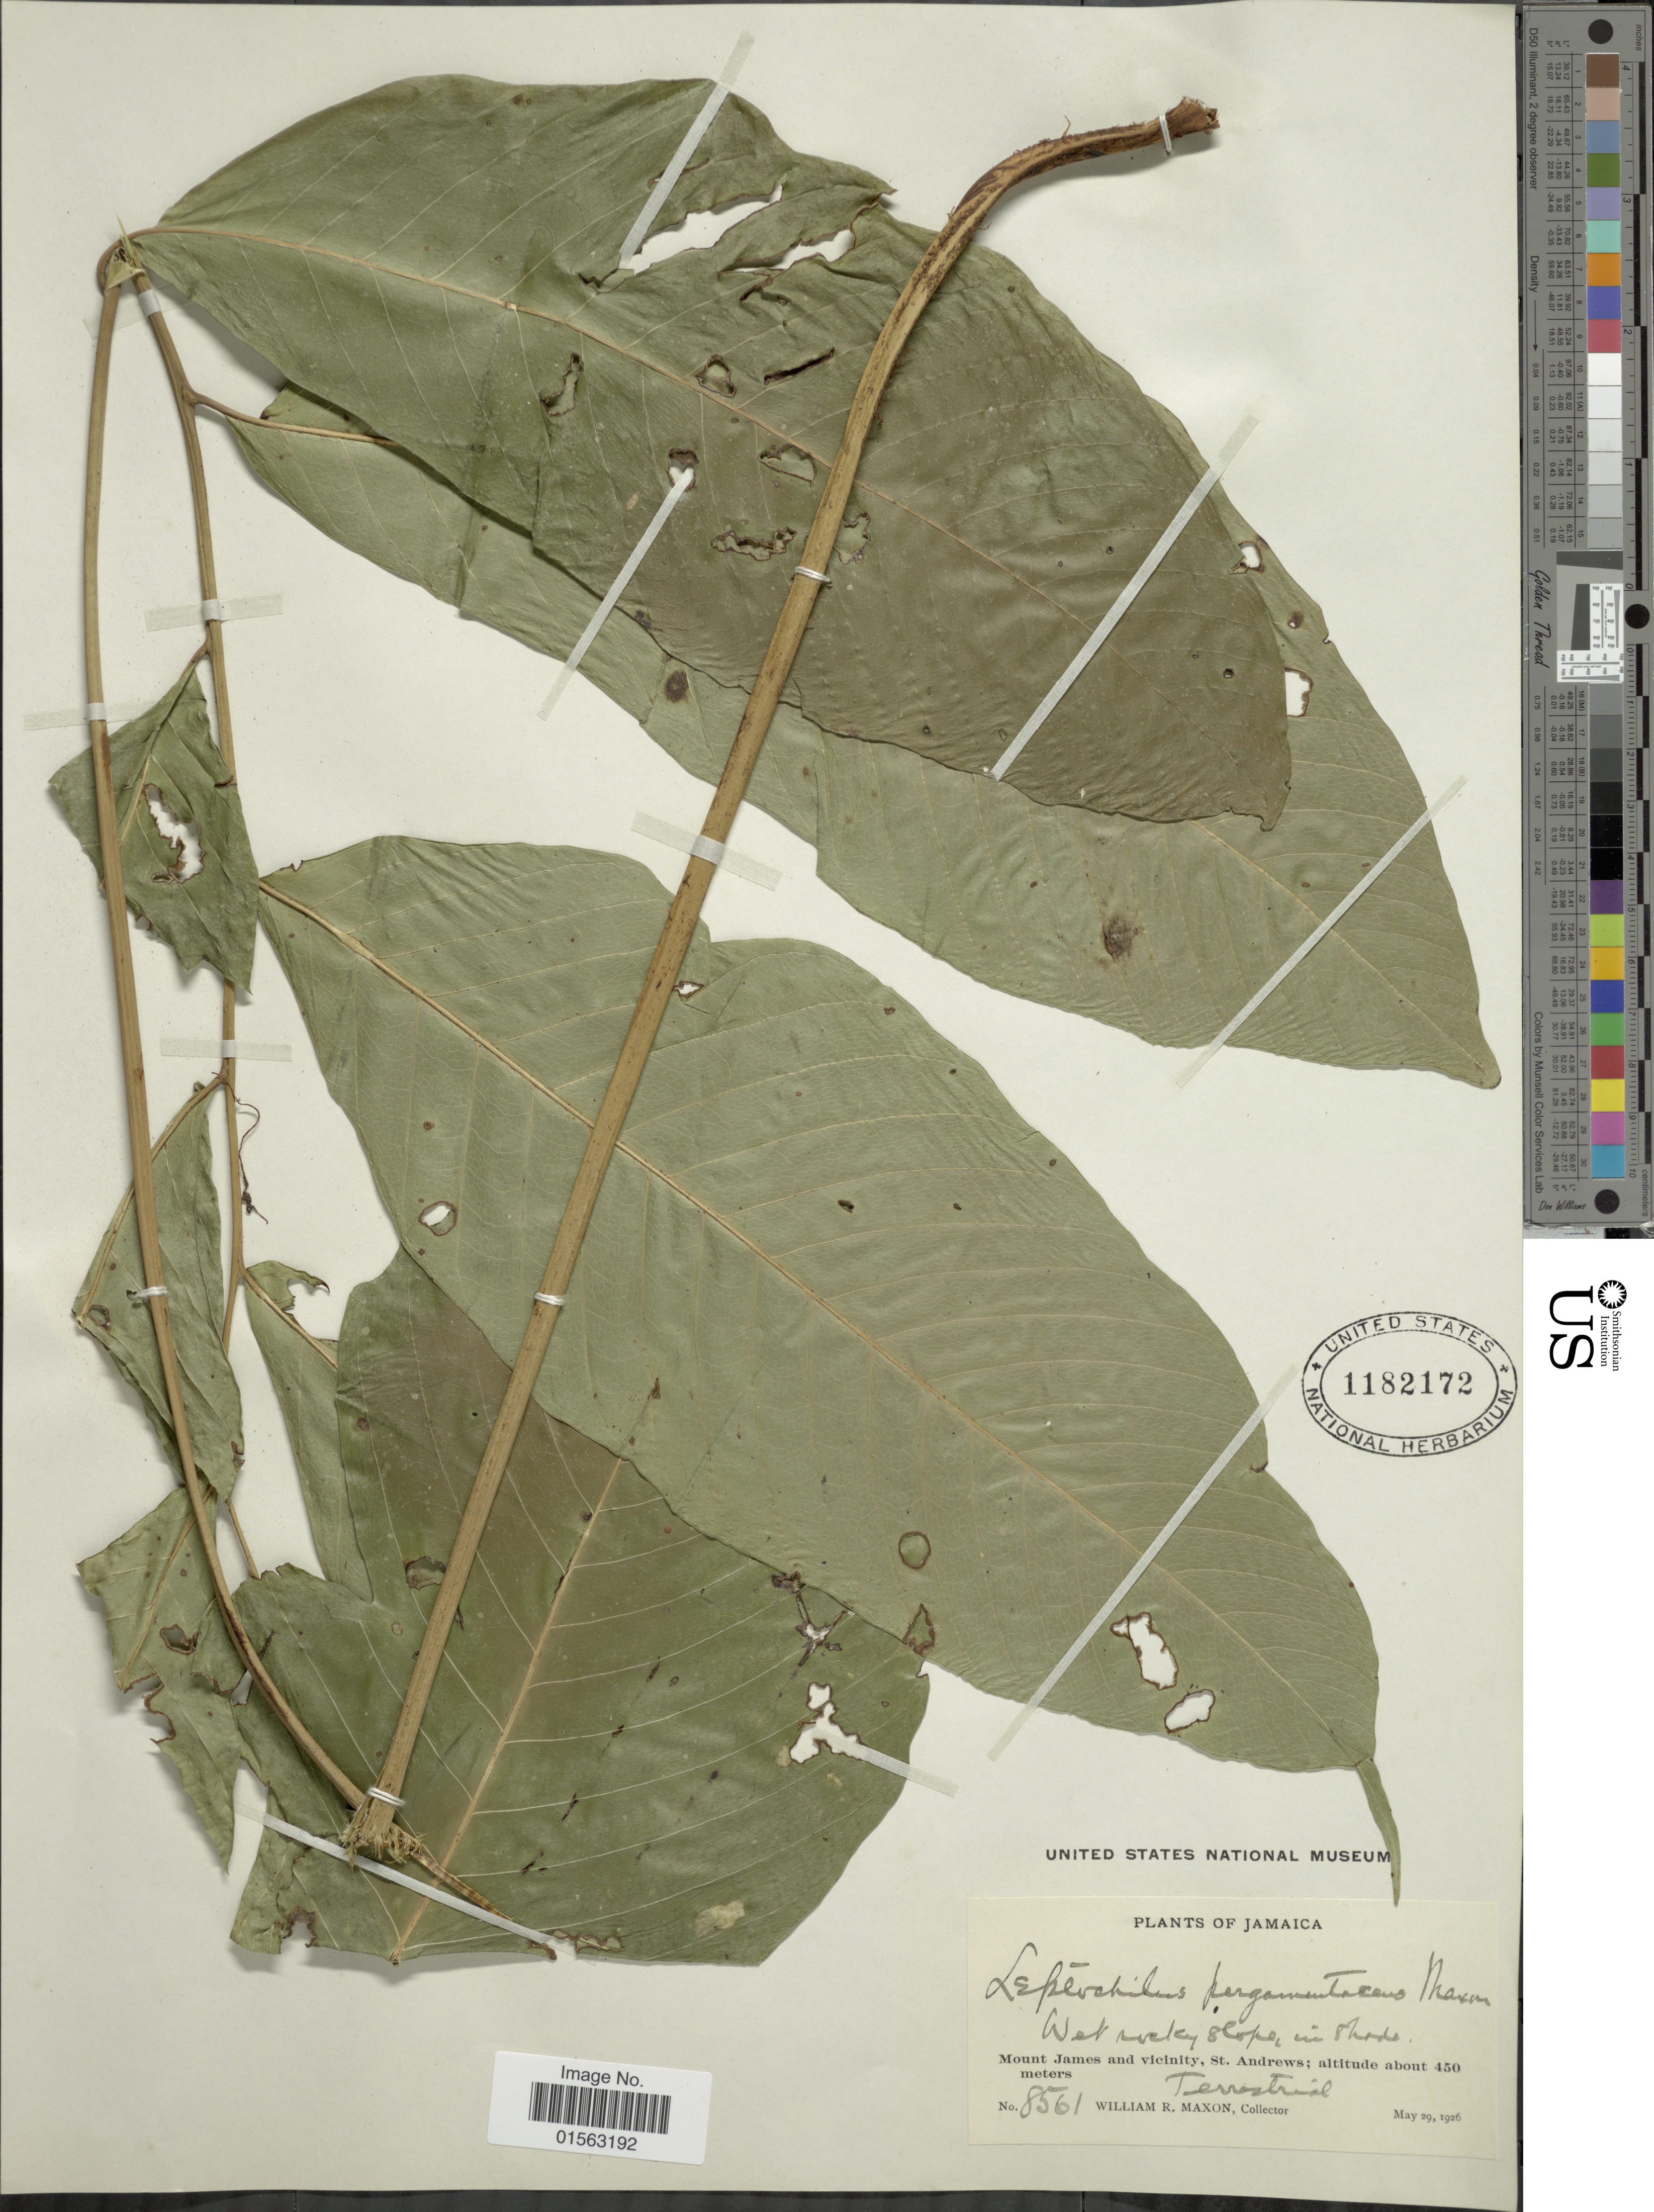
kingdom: Plantae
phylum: Tracheophyta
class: Polypodiopsida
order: Polypodiales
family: Dryopteridaceae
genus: Mickelia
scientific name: Mickelia pergamentacea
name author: (Maxon) R.C. Moran et al.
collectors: W. R. Maxon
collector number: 8561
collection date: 1926-05-29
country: Jamaica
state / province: Saint Andrew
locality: Jamaica, wet rocky slope, in shade, mount James and vicinity, St. Andrews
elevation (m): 450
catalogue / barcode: US 1182172